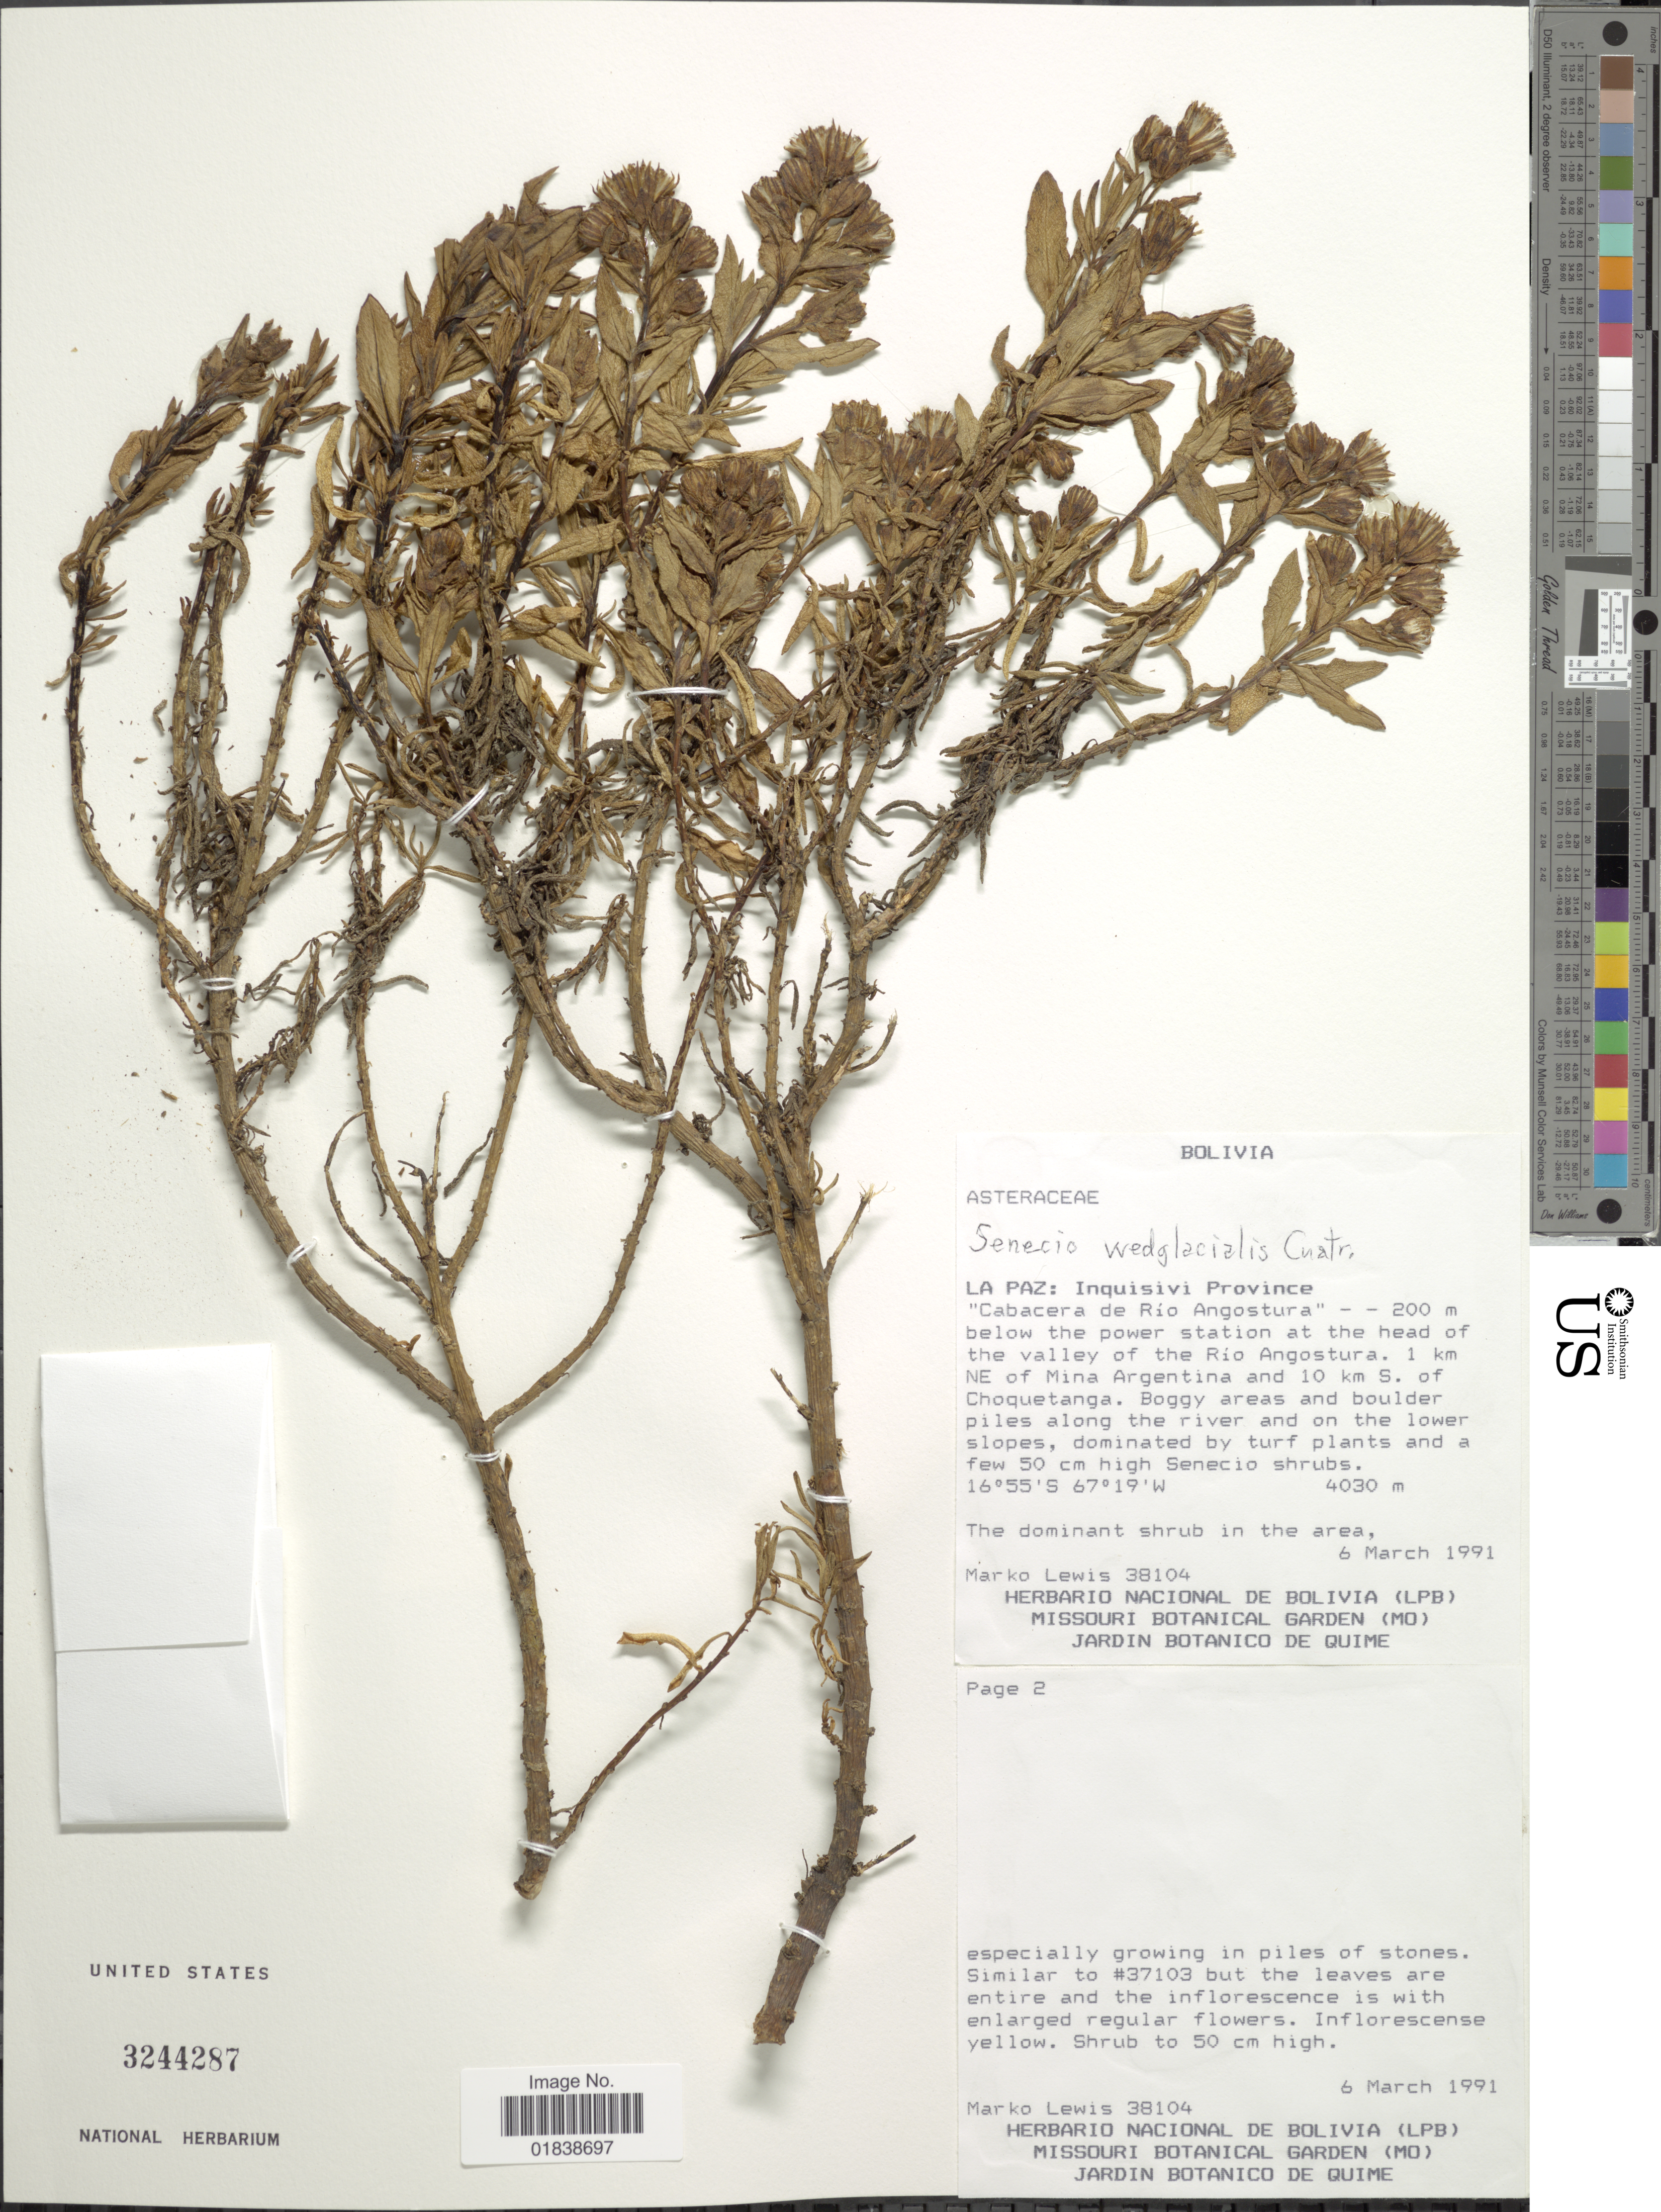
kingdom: Plantae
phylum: Tracheophyta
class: Magnoliopsida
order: Asterales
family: Asteraceae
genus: Senecio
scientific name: Senecio wedglacialis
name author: Cuatrec.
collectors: M. A. Lewis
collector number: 38104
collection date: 1991-03-06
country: Bolivia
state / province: La Paz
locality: Inquisivi Province, Cabacera de Rio Angostura, below the power station at the head of the valley of the Rio Angostura, 1 km NE of Mina Argentina and 10 km S of Choquetanga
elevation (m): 4030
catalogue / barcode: US 3244287